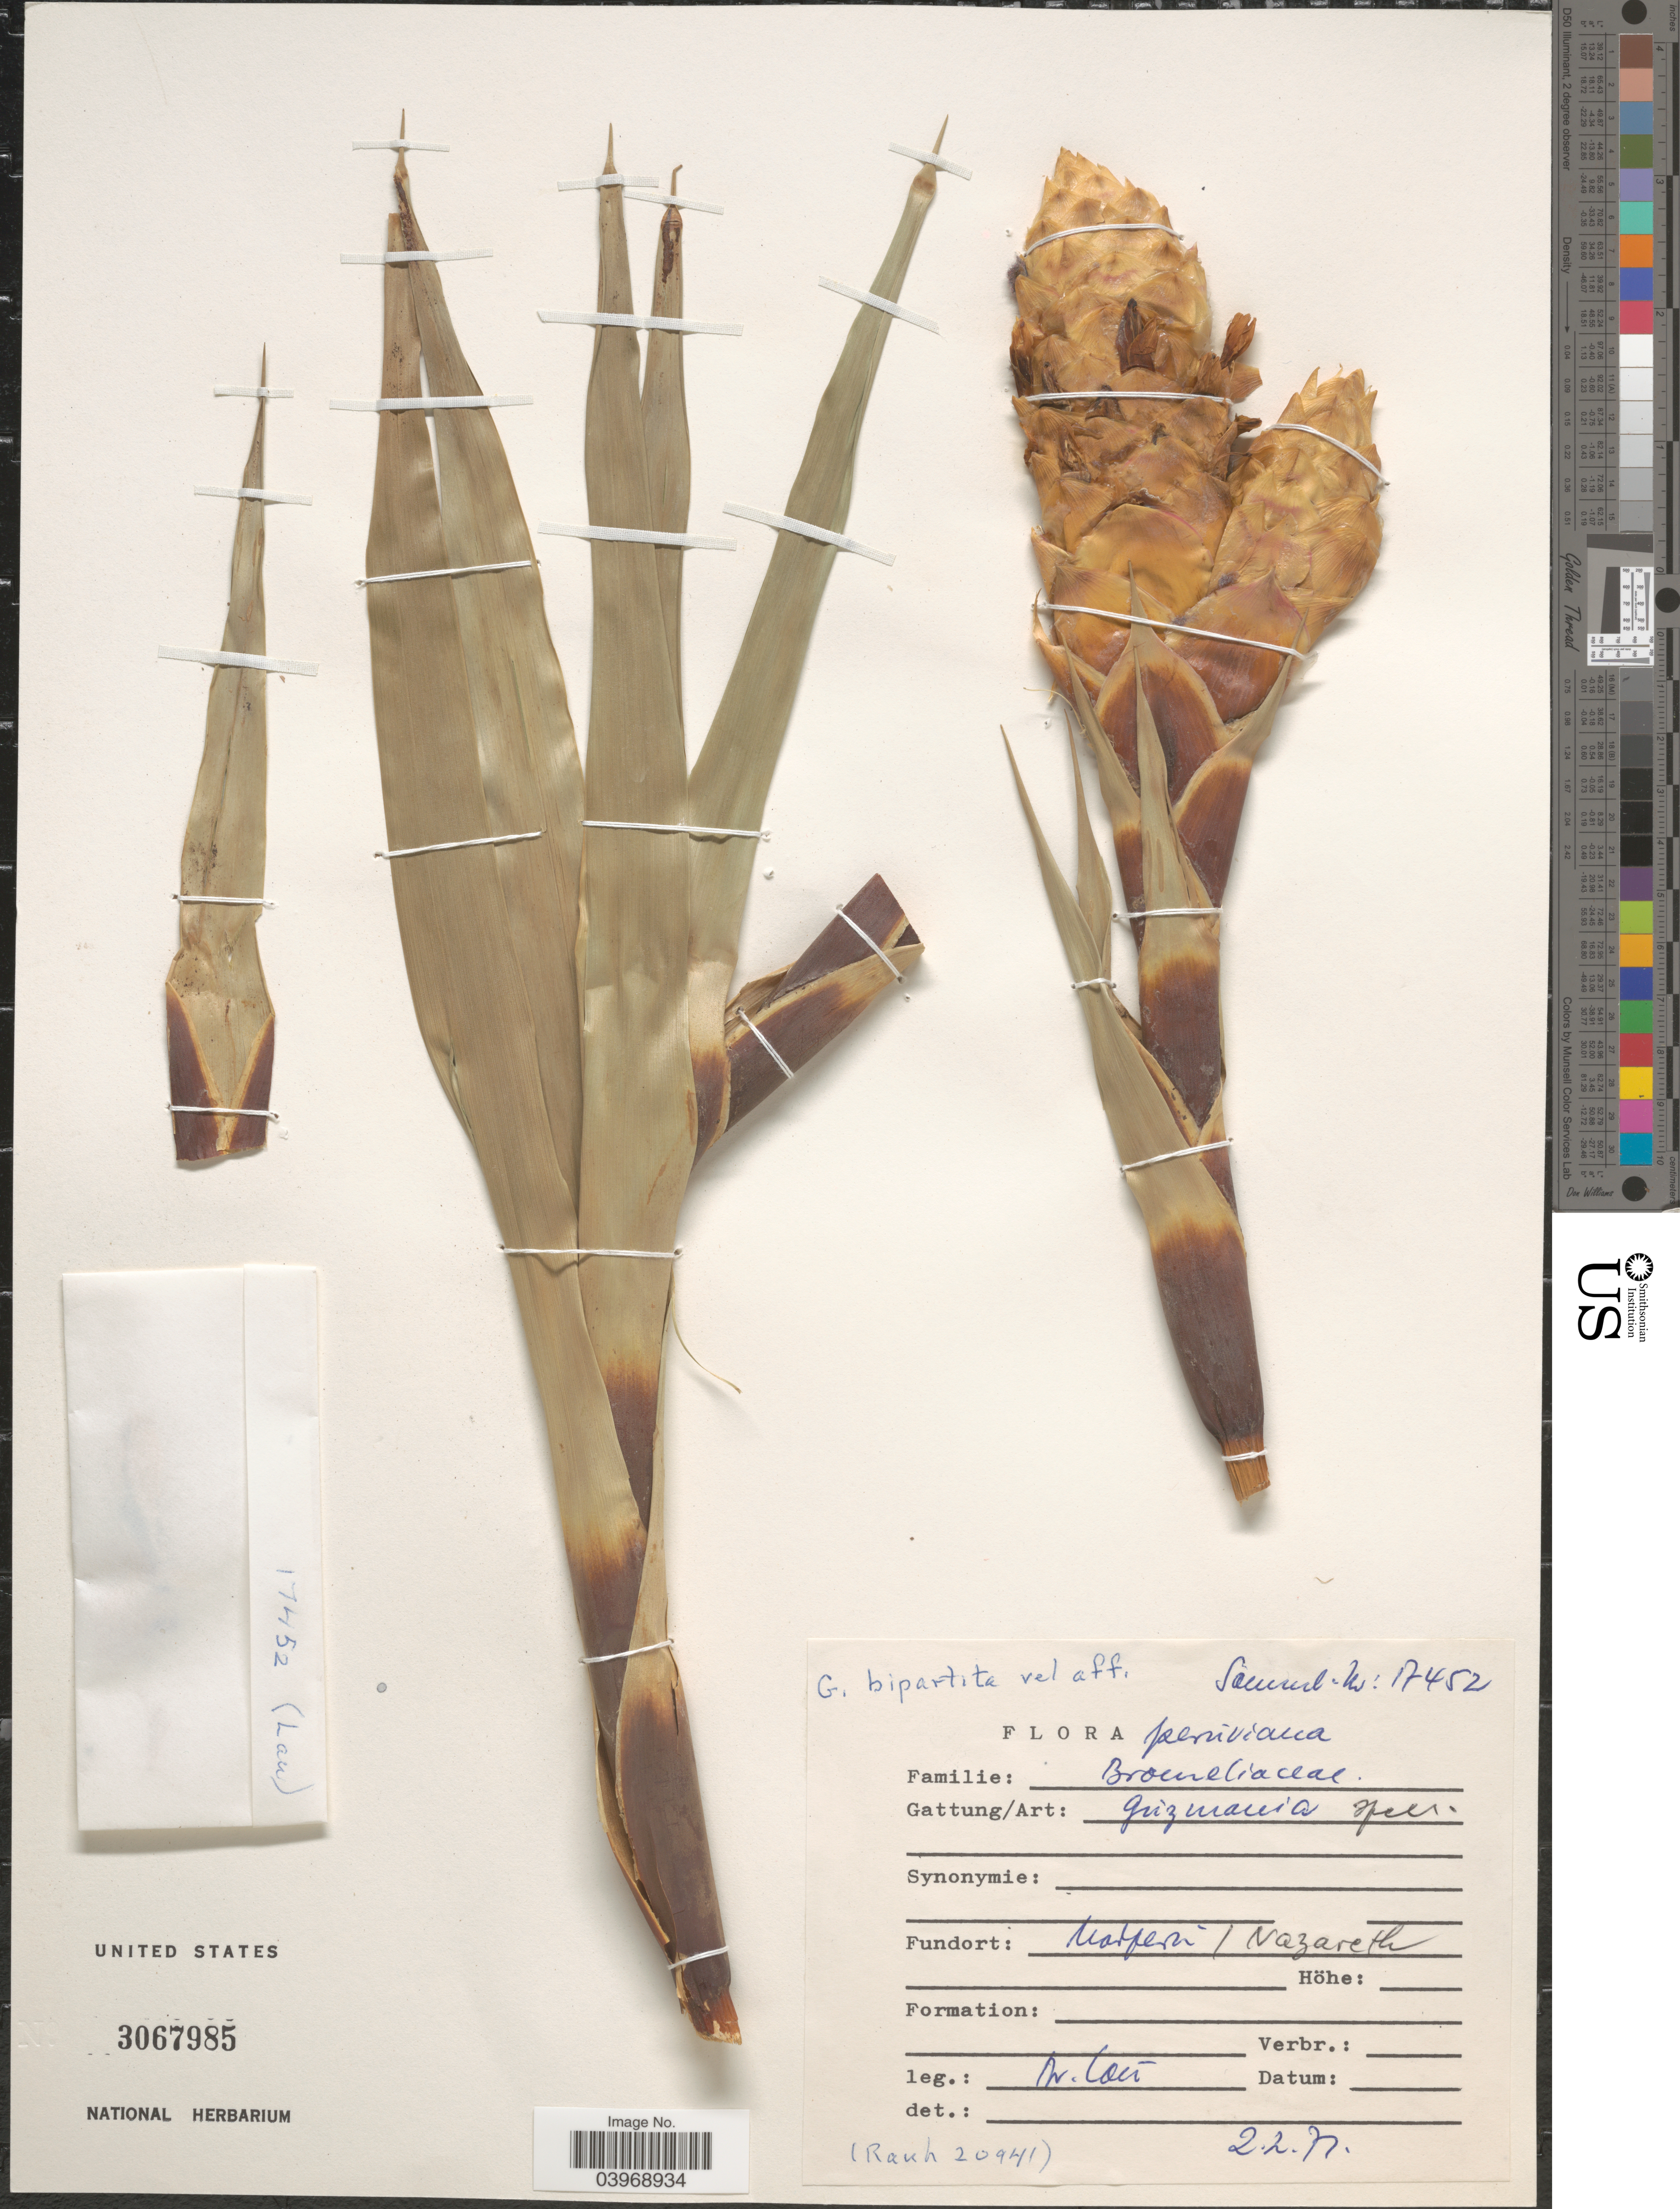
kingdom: Plantae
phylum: Tracheophyta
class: Liliopsida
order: Poales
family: Bromeliaceae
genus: Guzmania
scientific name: Guzmania sp.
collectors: -- Cain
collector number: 17452 ?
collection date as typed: Transcribed d/m/y: 2/2/71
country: Peru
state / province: Amazonas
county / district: Bagua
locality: Matzuda / Nazareth.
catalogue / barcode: US 3067985